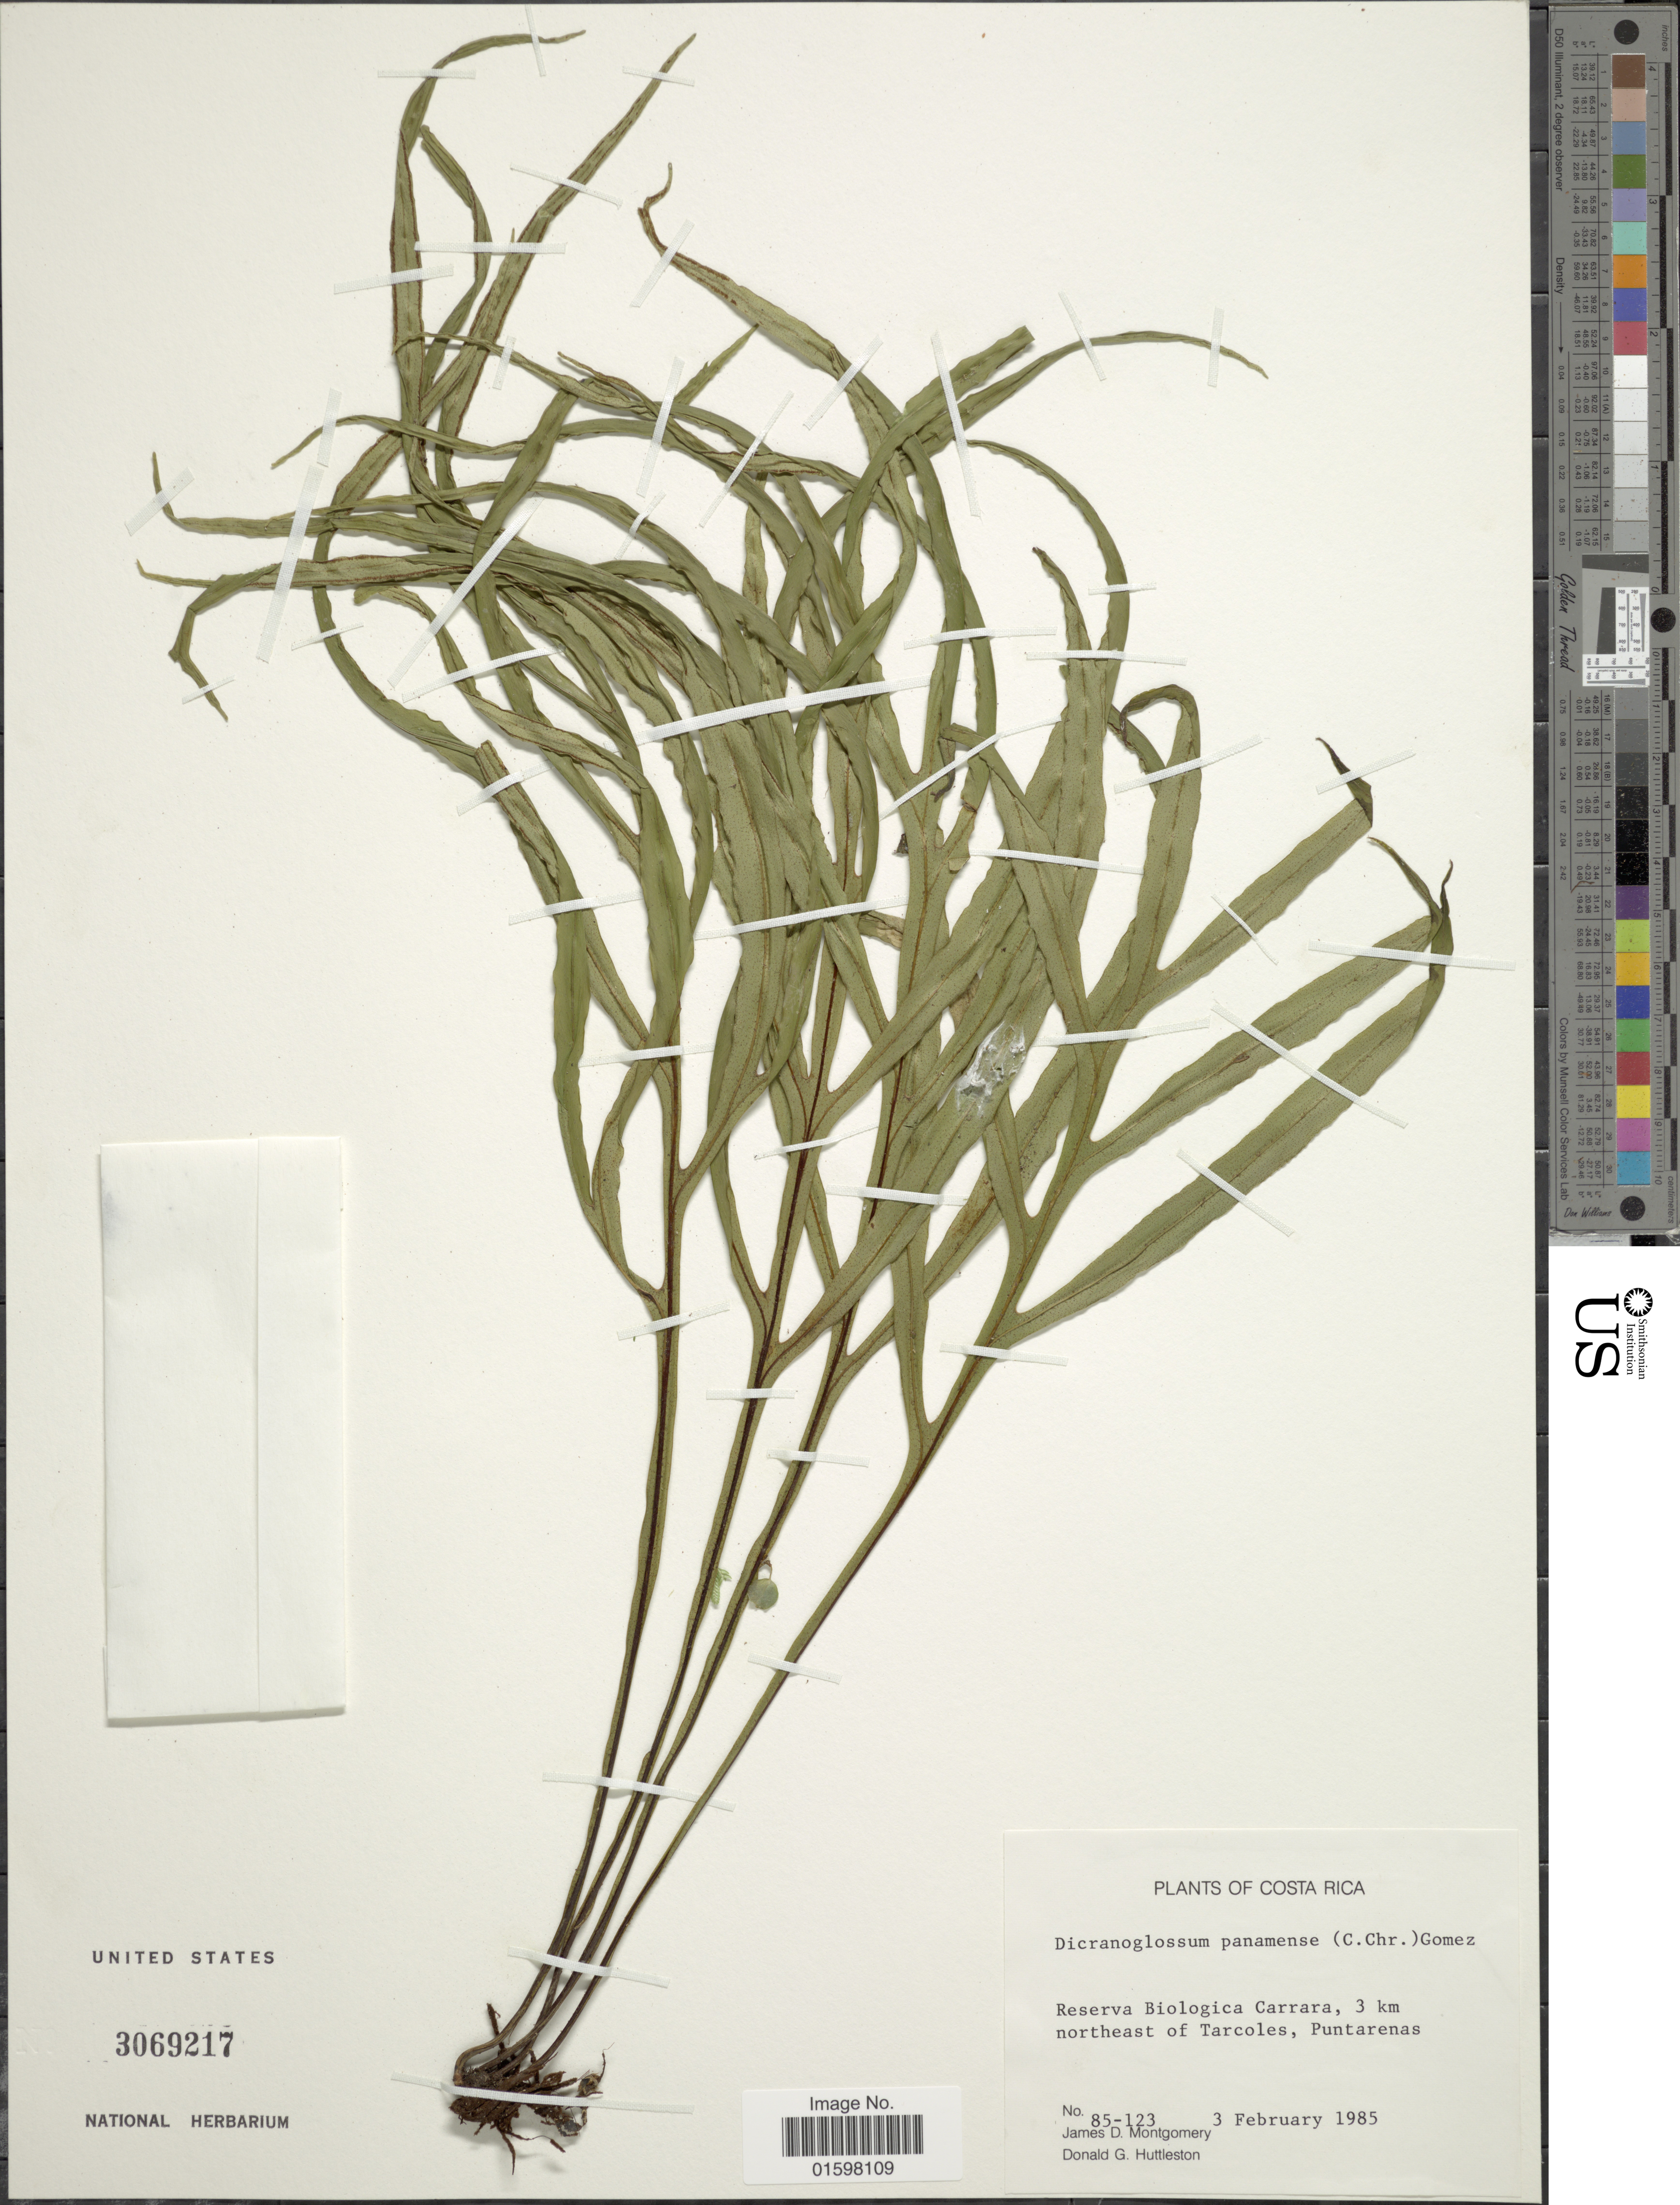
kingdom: Plantae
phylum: Tracheophyta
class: Polypodiopsida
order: Polypodiales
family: Polypodiaceae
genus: Pleopeltis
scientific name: Pleopeltis panamensis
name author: (Weath.) Pic. Serm.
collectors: J. Montgomery & D. G. Huttleston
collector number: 85-123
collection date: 1985-02-03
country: Costa Rica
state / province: Puntarenas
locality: Reserva Biologica carrara, 3 km northeast of Tarcoles, Puntarenas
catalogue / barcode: US 3069217